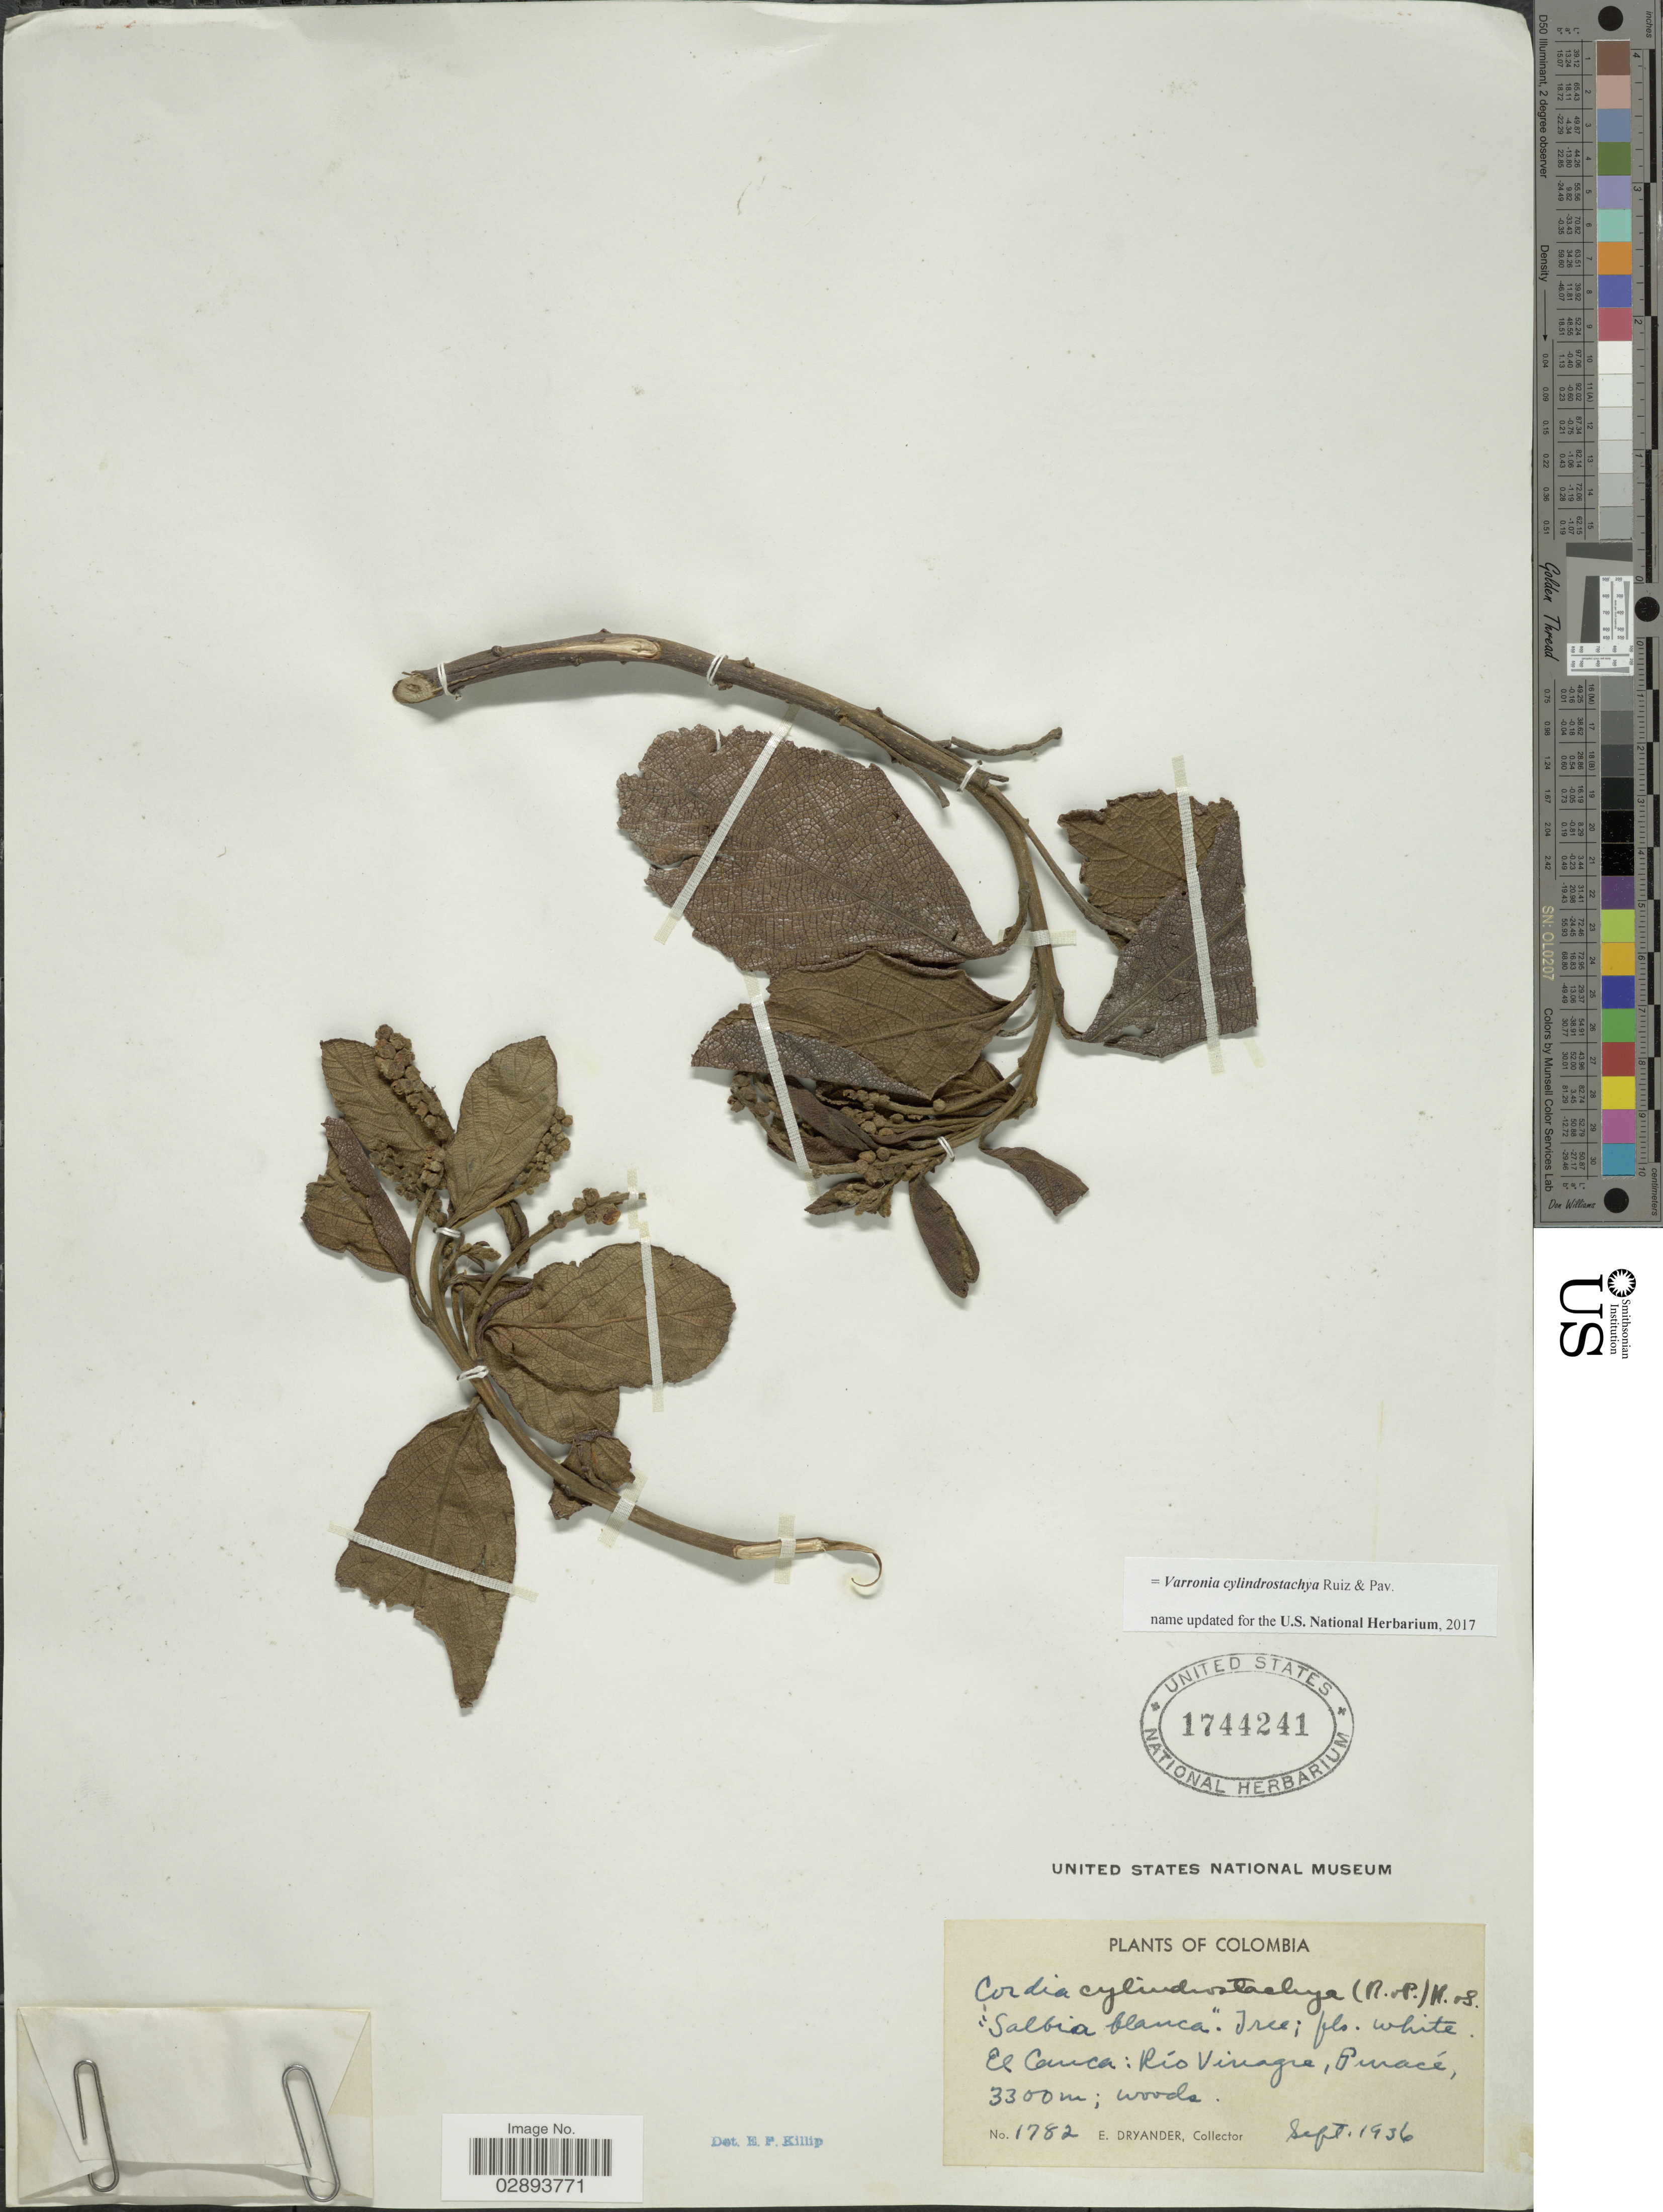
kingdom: Plantae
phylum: Tracheophyta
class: Magnoliopsida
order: Boraginales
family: Cordiaceae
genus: Varronia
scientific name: Varronia cylindrostachya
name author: Ruiz & Pav.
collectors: E. Dryander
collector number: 1782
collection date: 1936-09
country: Colombia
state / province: Cauca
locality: El Cauca, Río Vinagra, Gunacé.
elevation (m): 3300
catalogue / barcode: US 1744241